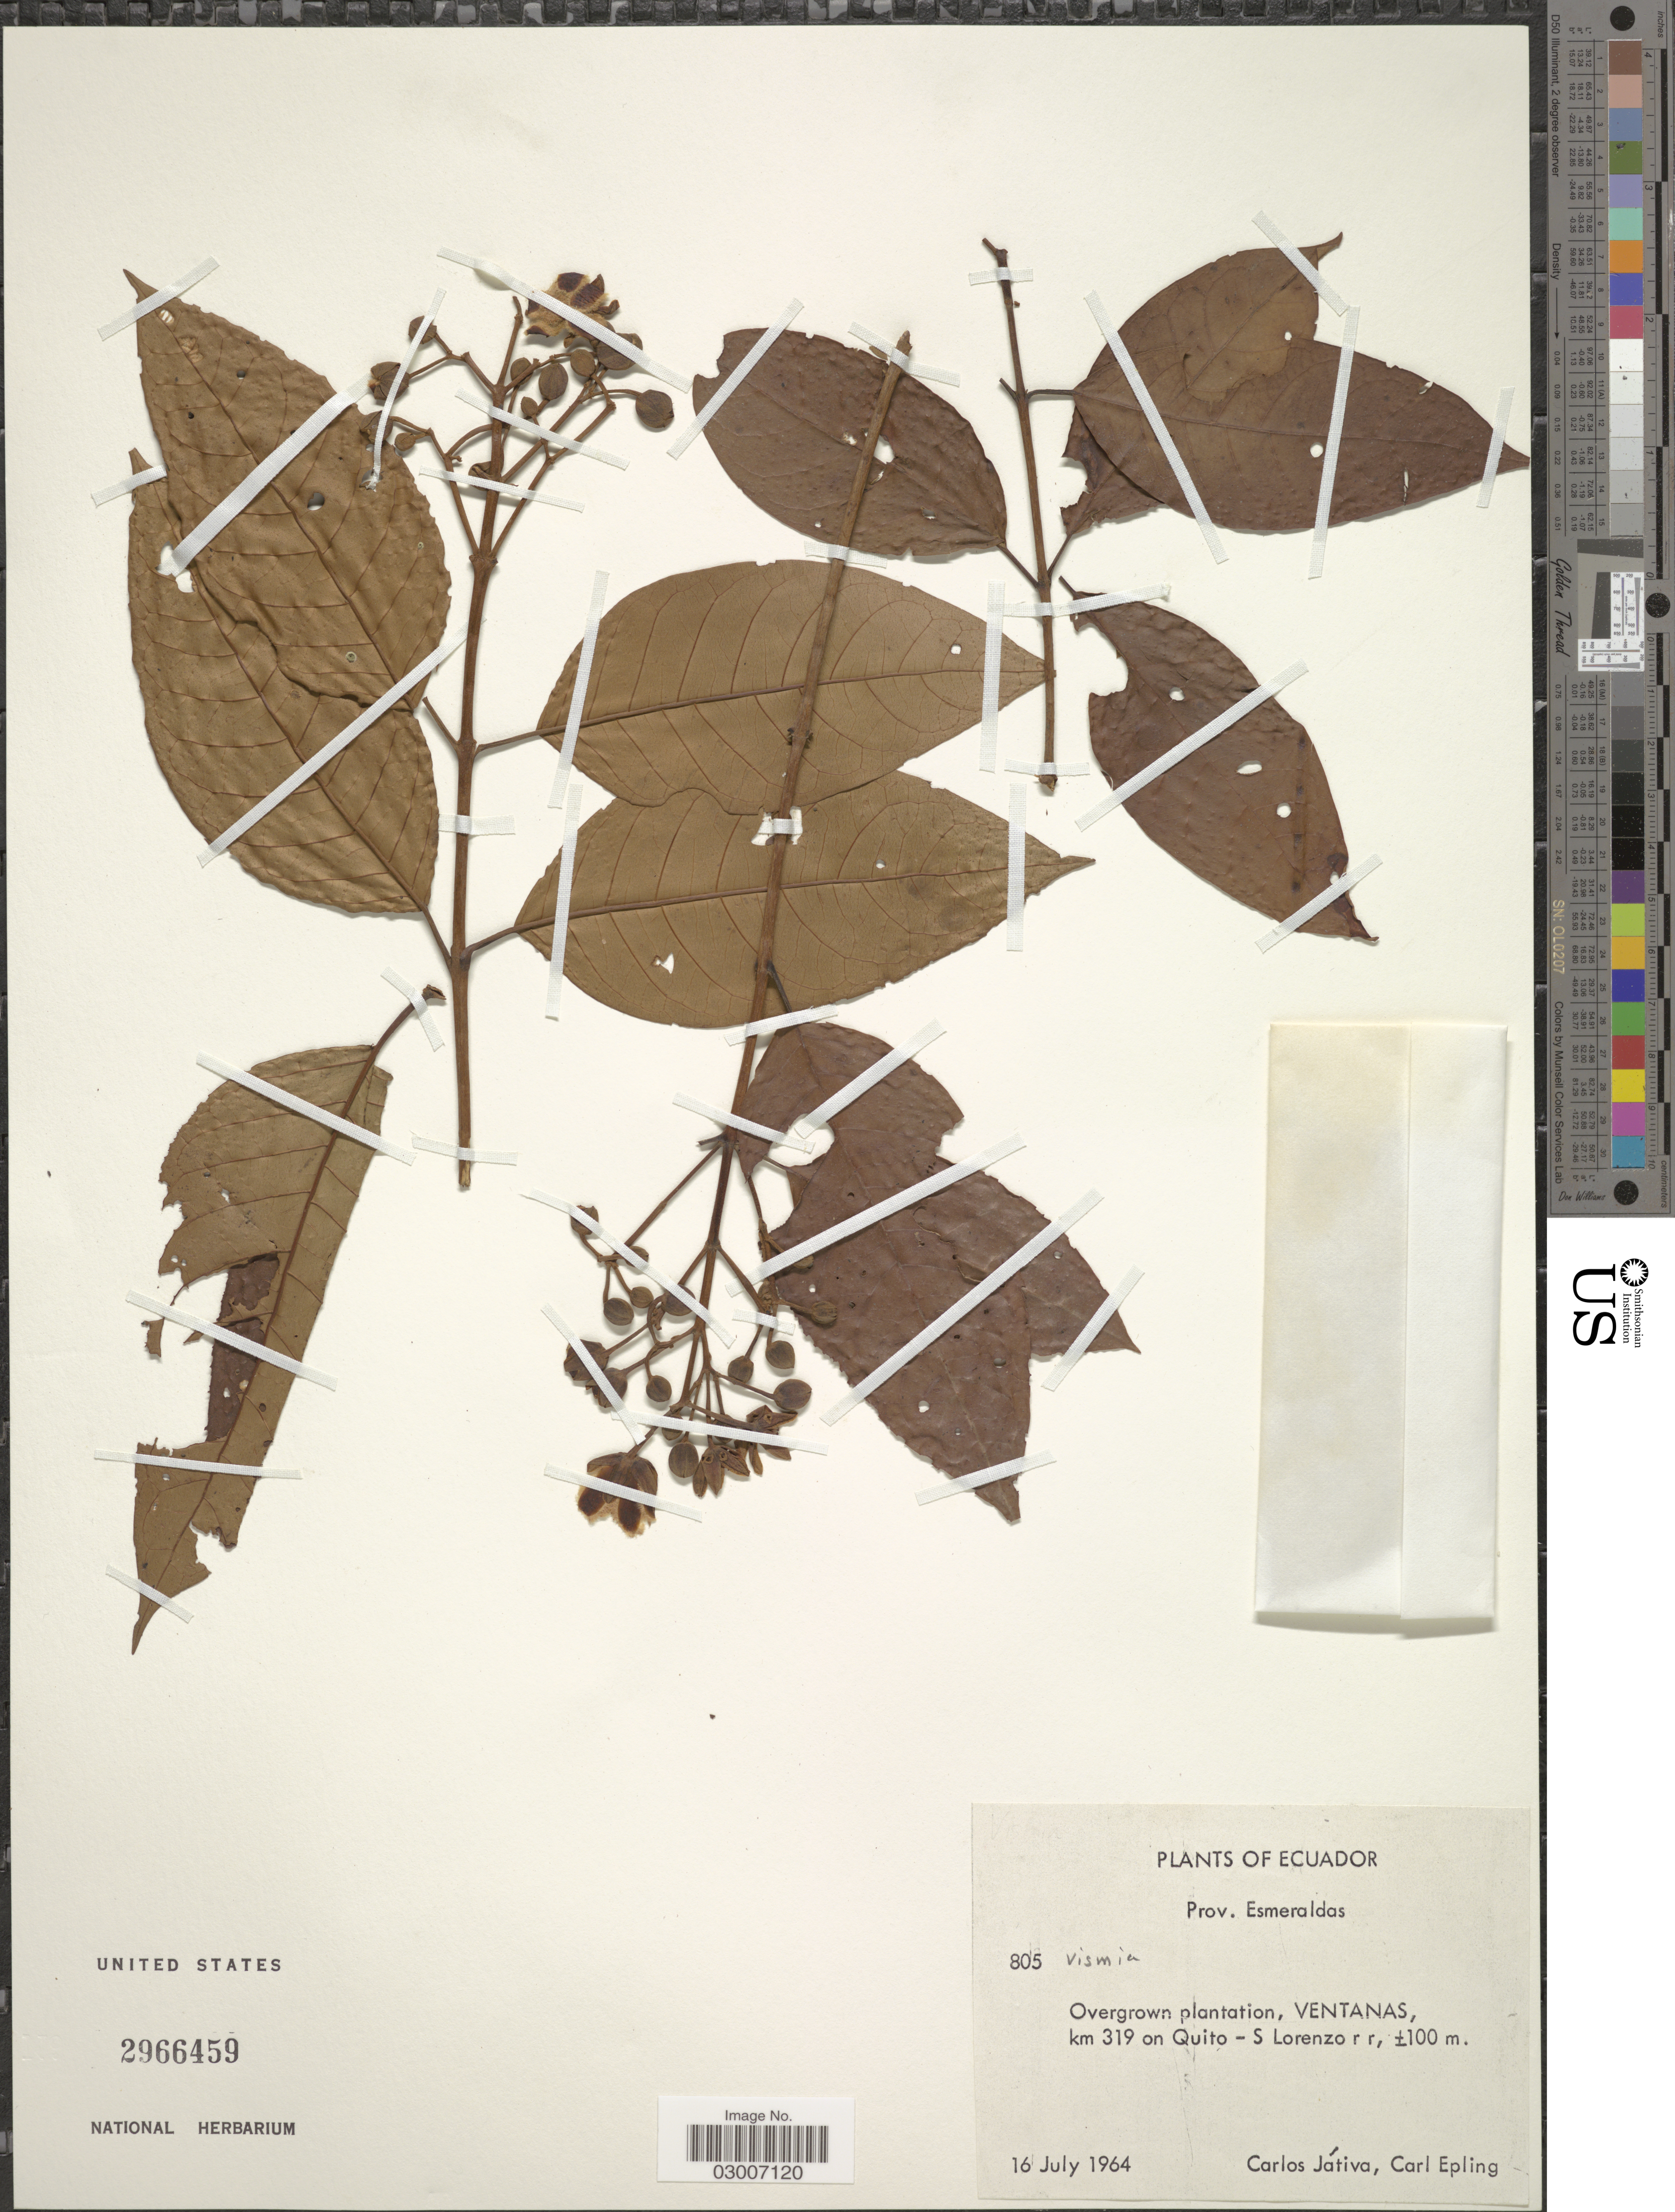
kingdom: Plantae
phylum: Tracheophyta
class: Magnoliopsida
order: Malpighiales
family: Hypericaceae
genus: Vismia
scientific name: Vismia sp.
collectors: C. D. Játiva & C. C. Epling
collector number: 805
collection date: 1964-07-16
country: Ecuador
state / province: Esmeraldas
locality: Overgrown plantations, Ventanas, km 319 on Quito - S Lorenzo r r.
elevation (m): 100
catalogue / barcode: US 2966459